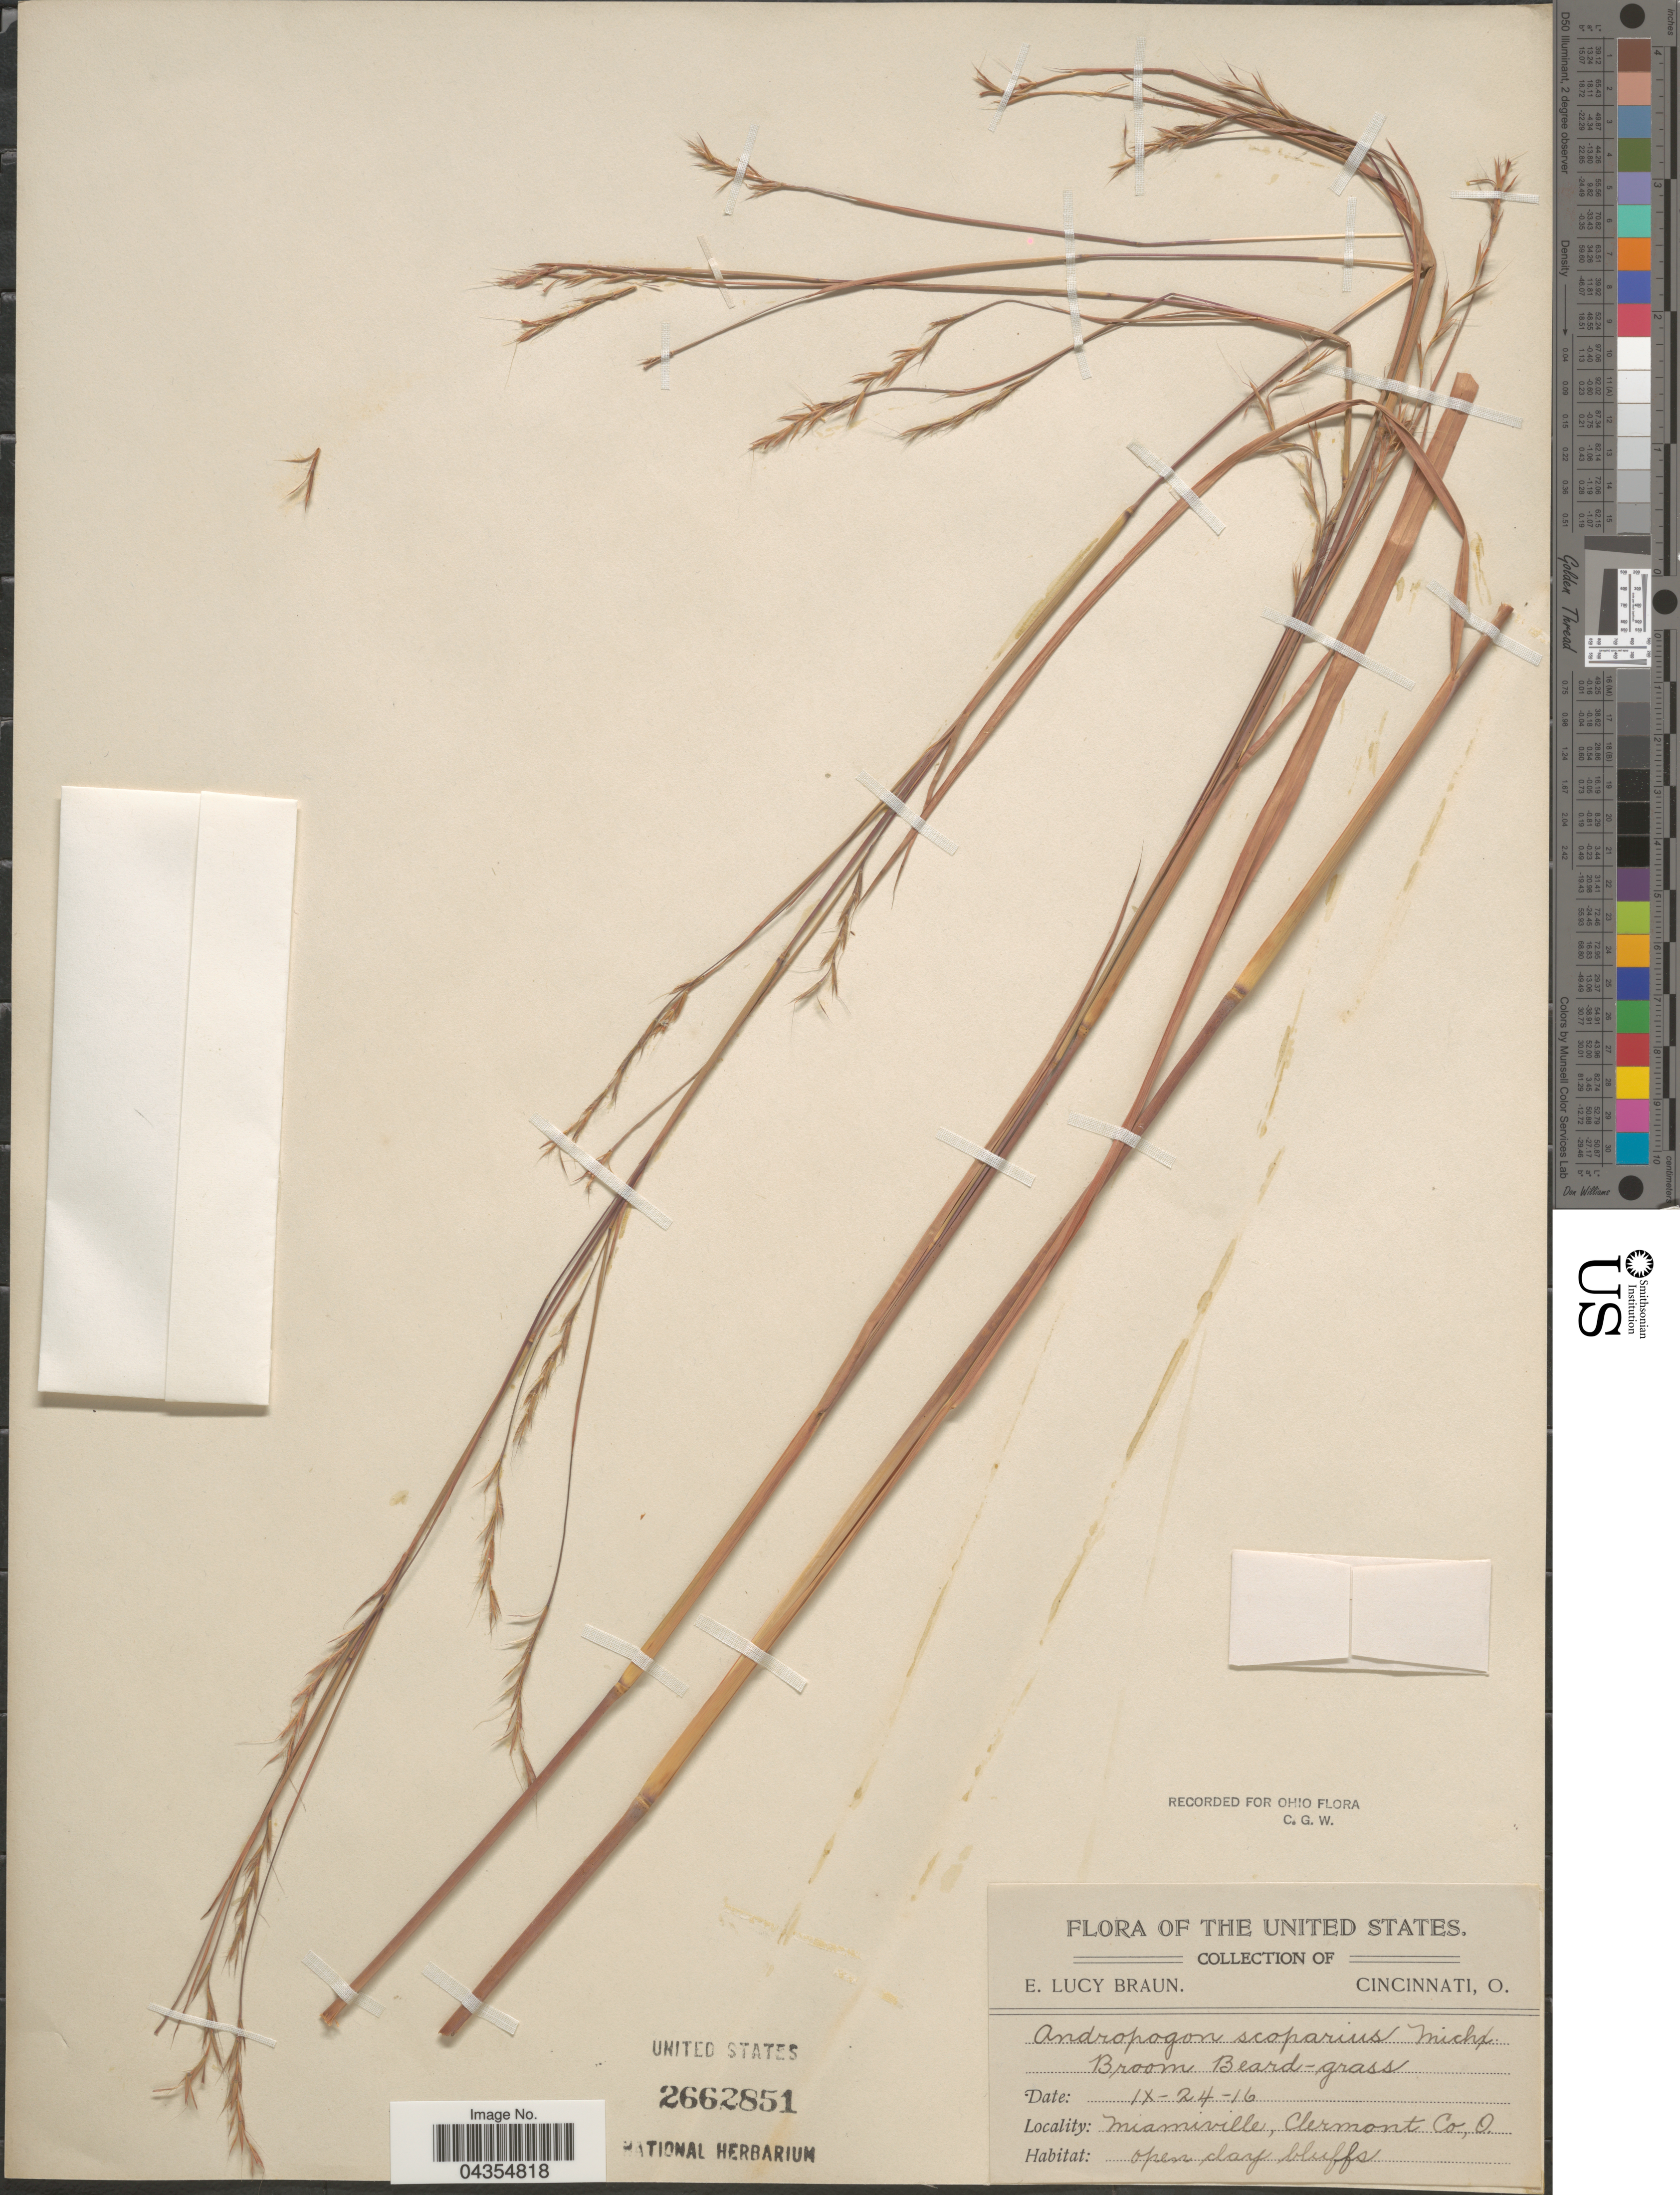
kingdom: Plantae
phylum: Tracheophyta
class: Liliopsida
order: Poales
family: Poaceae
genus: Schizachyrium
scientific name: Schizachyrium sanguineum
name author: (Retz.) Alston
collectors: E. L. Braun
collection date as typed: Transcribed d/m/y: 24/9/16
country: United States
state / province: Ohio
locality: Miamiville, Clermont Co.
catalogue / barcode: US 2662851